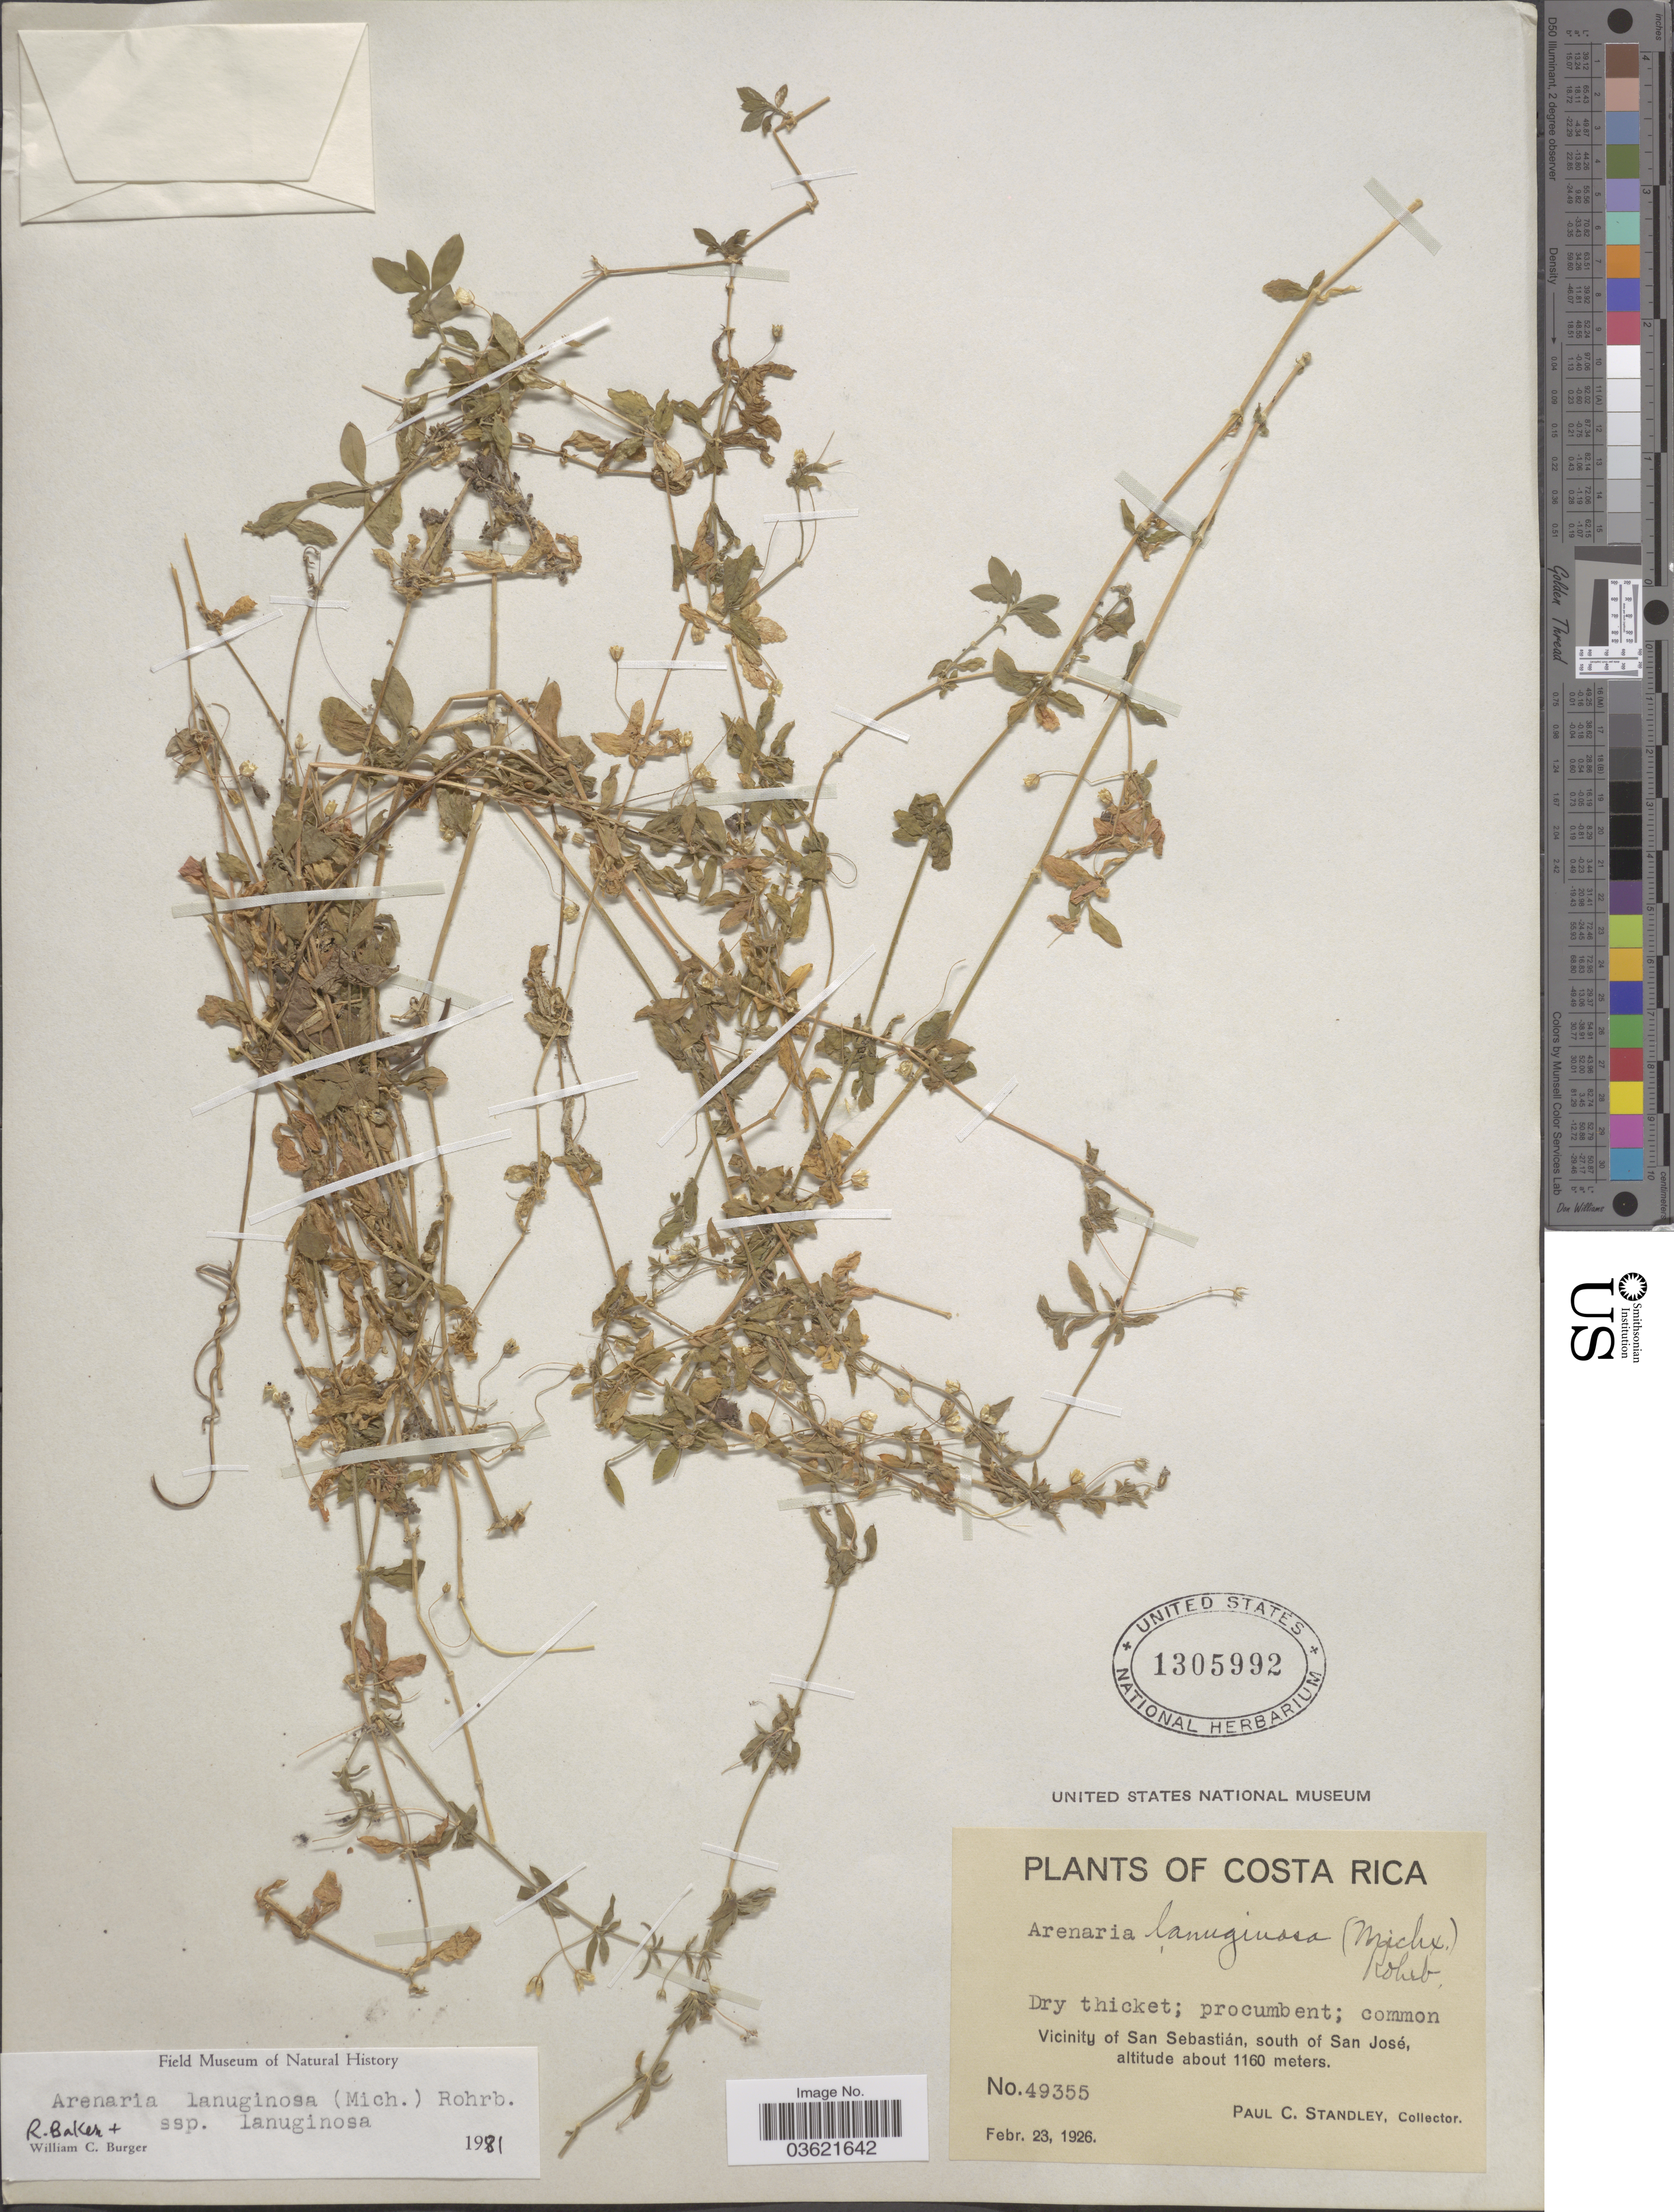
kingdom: Plantae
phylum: Tracheophyta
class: Magnoliopsida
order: Caryophyllales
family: Caryophyllaceae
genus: Arenaria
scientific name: Arenaria lanuginosa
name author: (Michx.) Rohrb.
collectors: P. C. Standley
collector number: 49355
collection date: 1926-02-23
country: Costa Rica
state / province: San José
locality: Vicinity of San Sebastián, south of San José.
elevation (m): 1160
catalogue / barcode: US 1305992